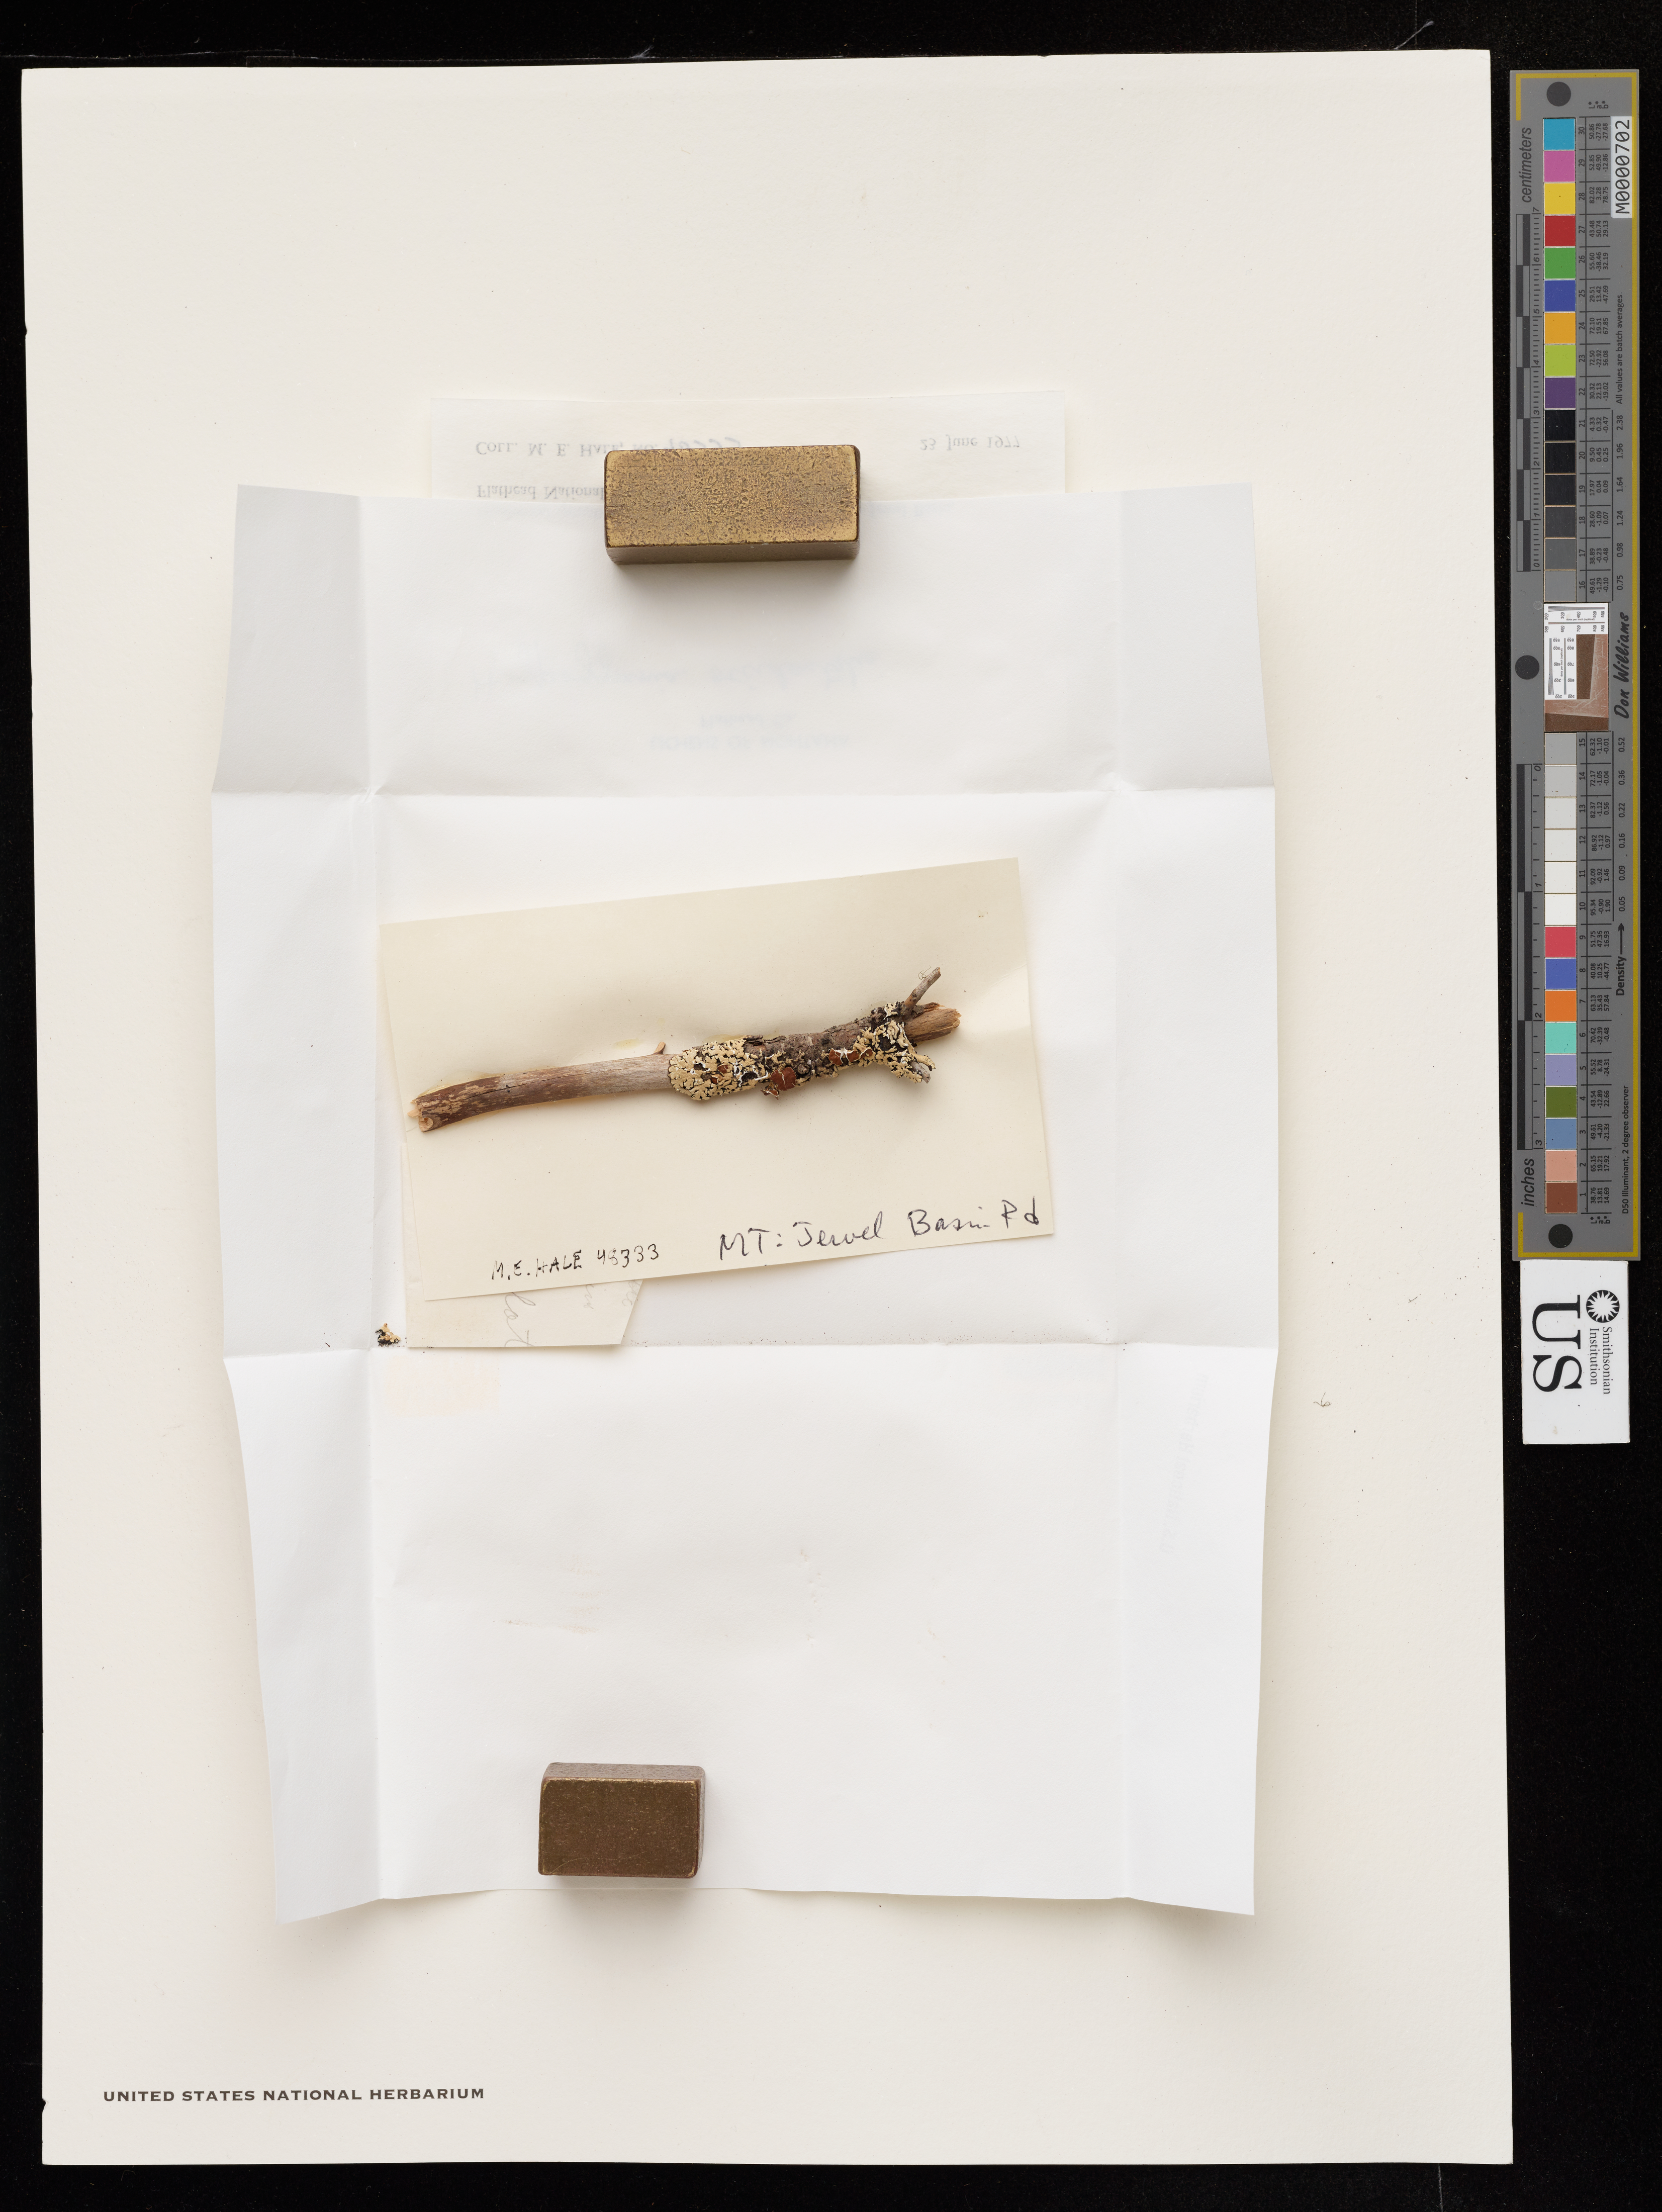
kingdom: Fungi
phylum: Ascomycota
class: Lecanoromycetes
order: Lecanorales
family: Parmeliaceae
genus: Hypogymnia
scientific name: Hypogymnia occidentalis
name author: L.H. Pike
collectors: M. Hale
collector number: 48333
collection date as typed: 23 Jun 1977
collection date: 1977-06-23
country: United States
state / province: Montana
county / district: Flathead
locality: Flathead nat. forest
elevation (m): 0